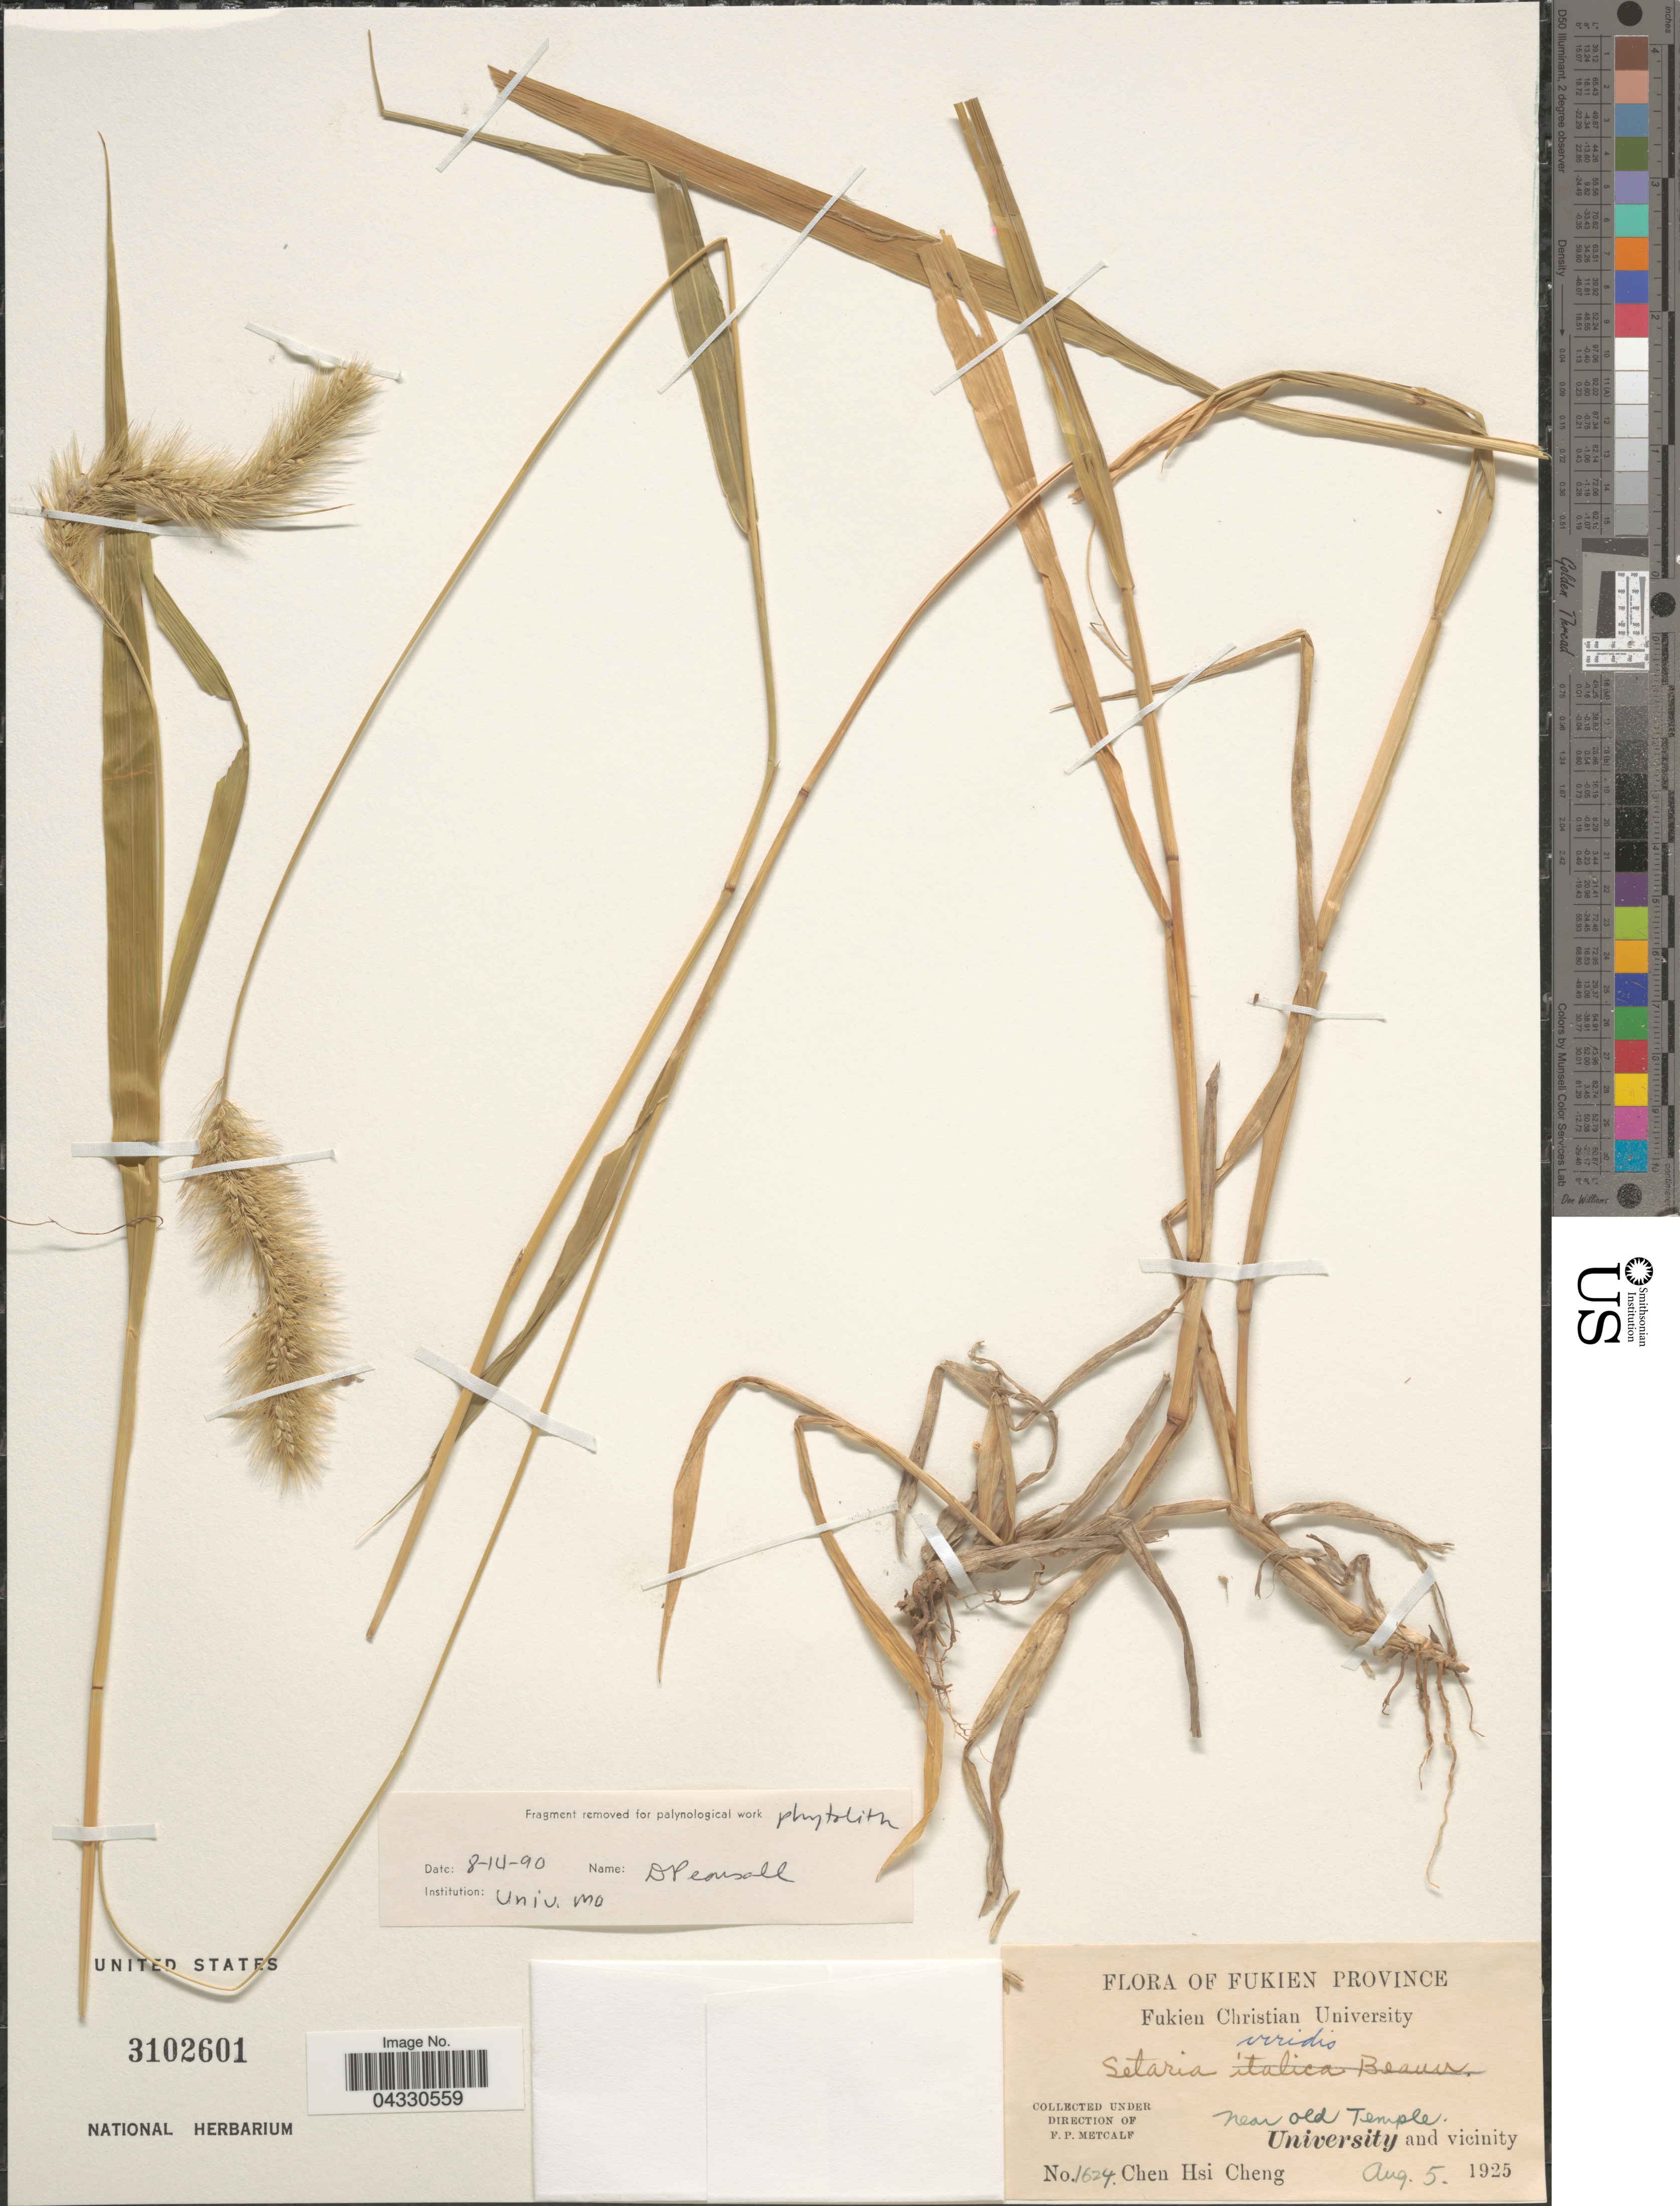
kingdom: Plantae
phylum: Tracheophyta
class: Liliopsida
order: Poales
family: Poaceae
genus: Setaria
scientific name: Setaria viridis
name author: (L.) P. Beauv.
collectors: Chen Hsi Cheng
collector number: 1624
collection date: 1925-08-05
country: China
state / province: Fujian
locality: Fukien Province. Near old Temple. University and vicinity.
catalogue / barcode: US 3102601